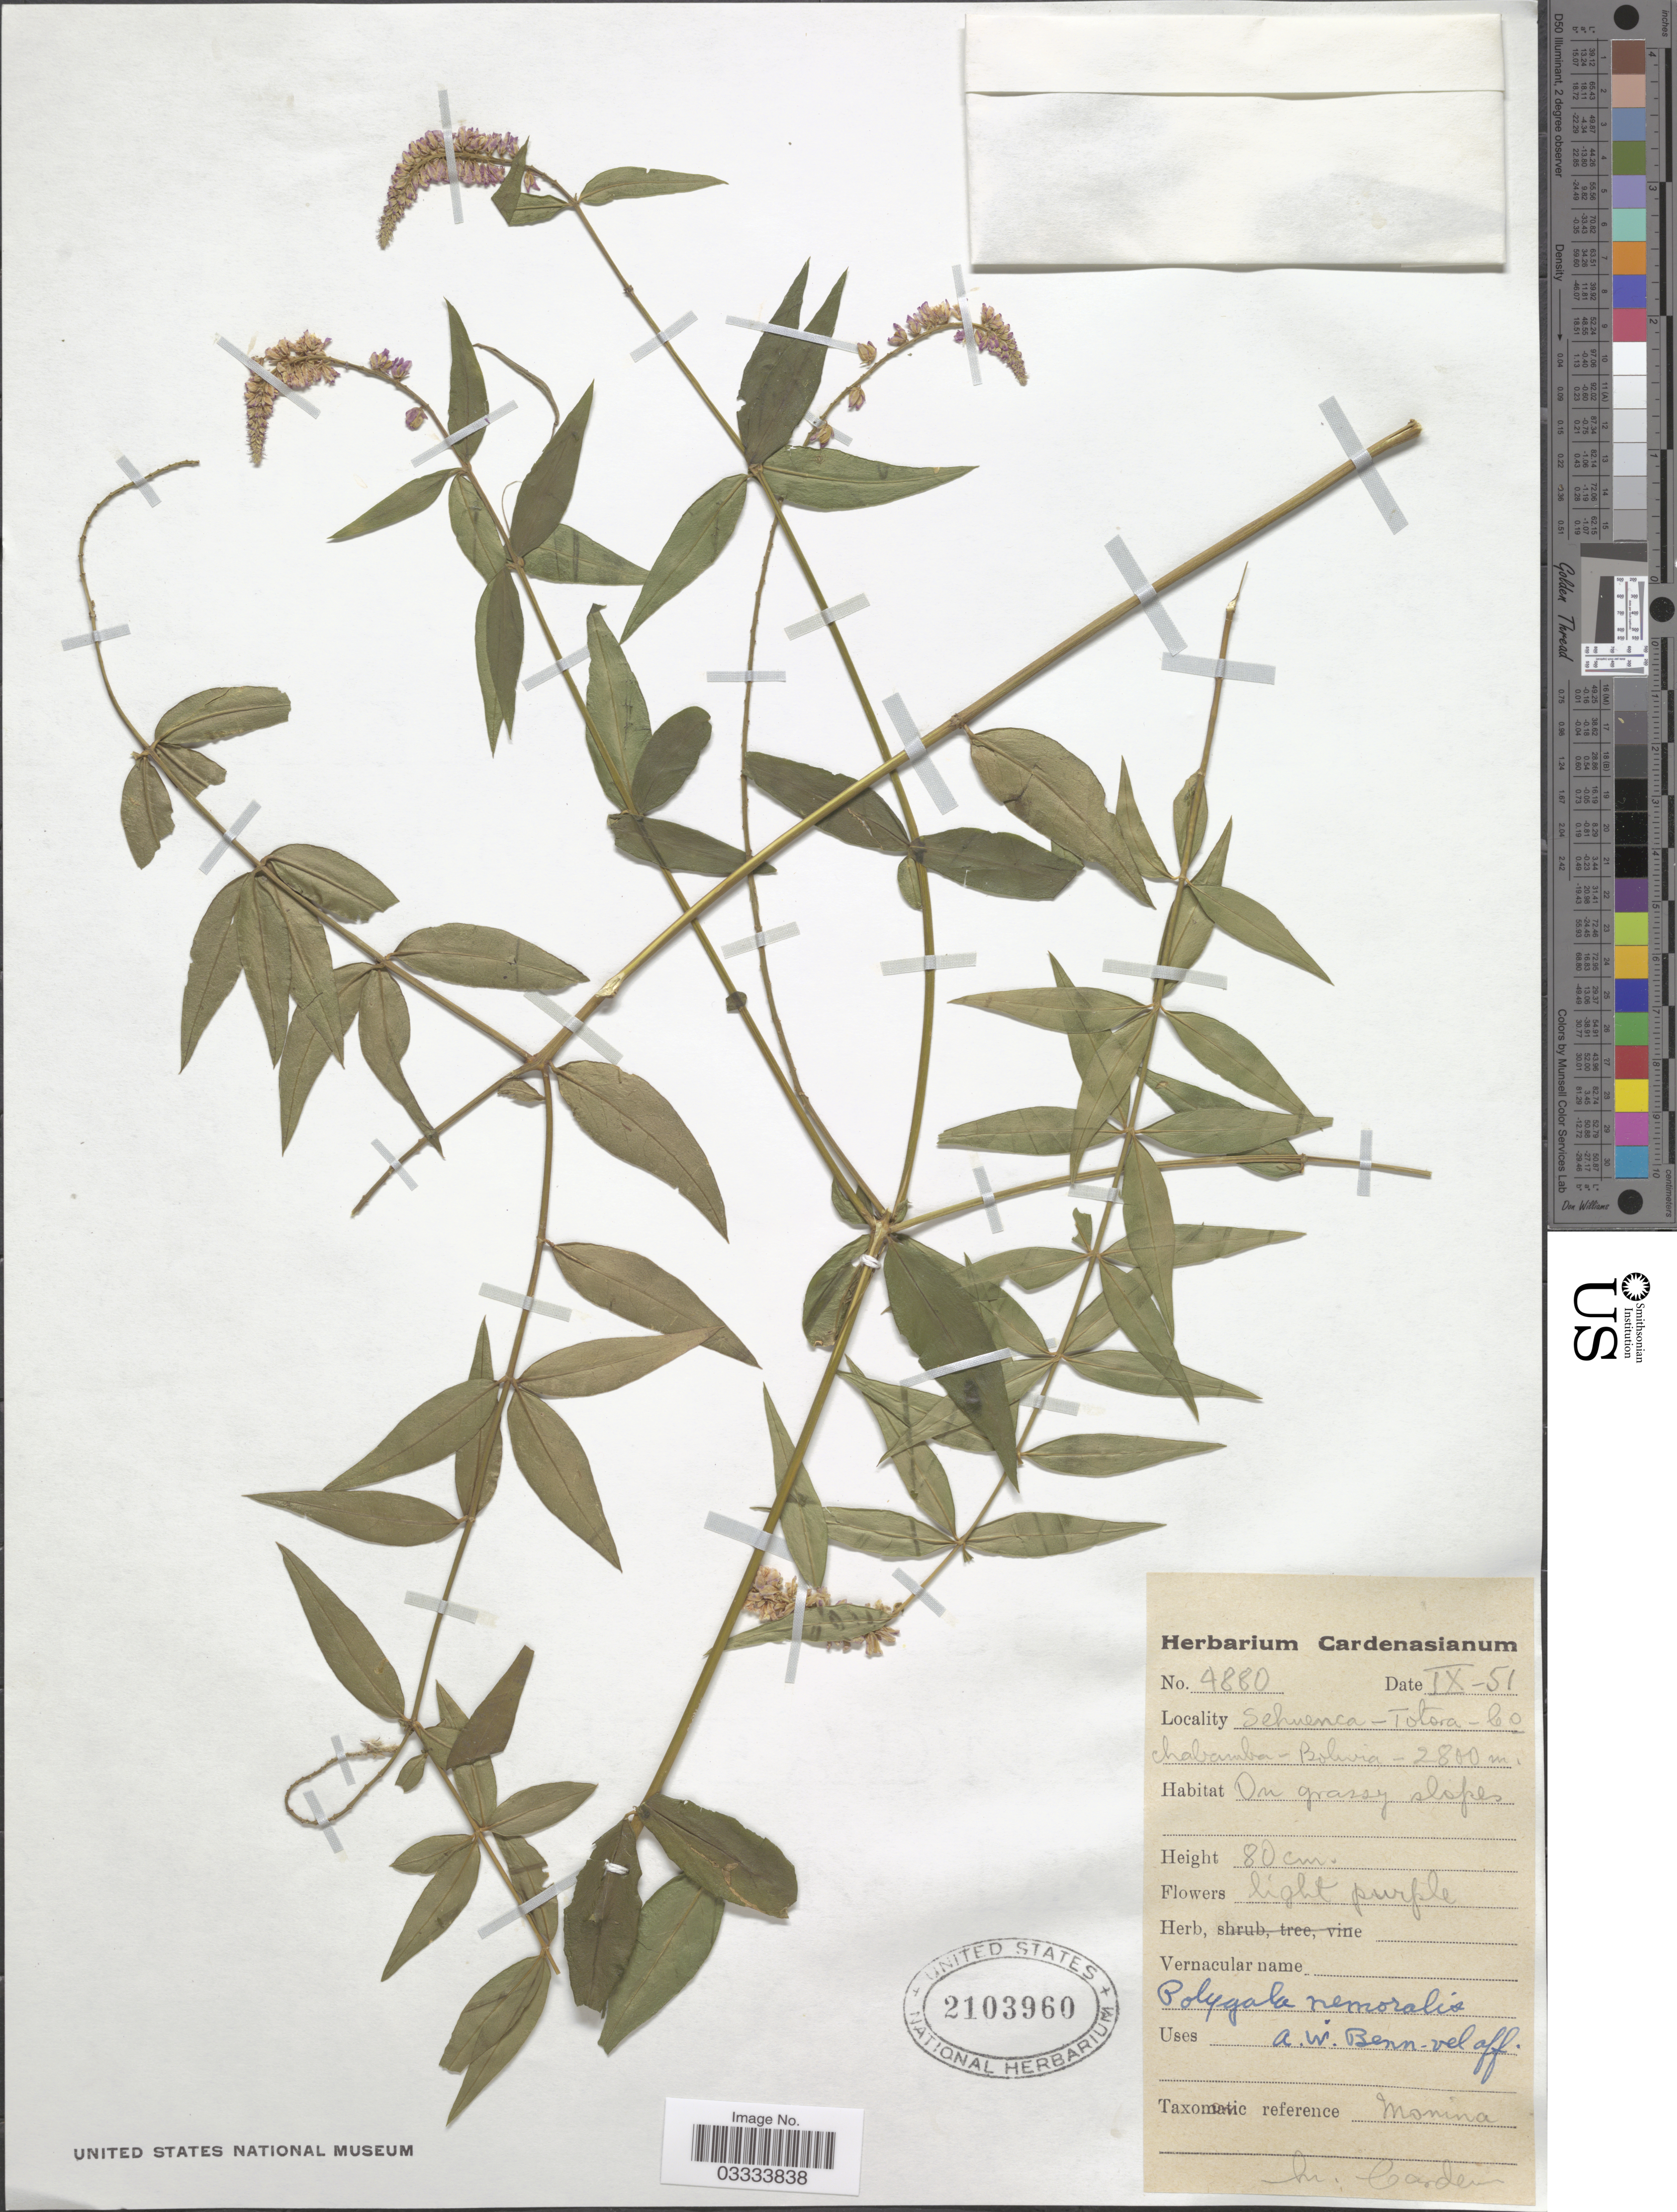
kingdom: Plantae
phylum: Tracheophyta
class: Magnoliopsida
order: Fabales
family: Polygalaceae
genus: Polygala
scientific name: Polygala nemoralis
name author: A.W. Benn.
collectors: M. Cárdenas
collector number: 4880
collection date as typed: Transcribed d/m/y: /9/51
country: Bolivia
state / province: Cochabamba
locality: Sehuenca - Totora.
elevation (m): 2800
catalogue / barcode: US 2103960